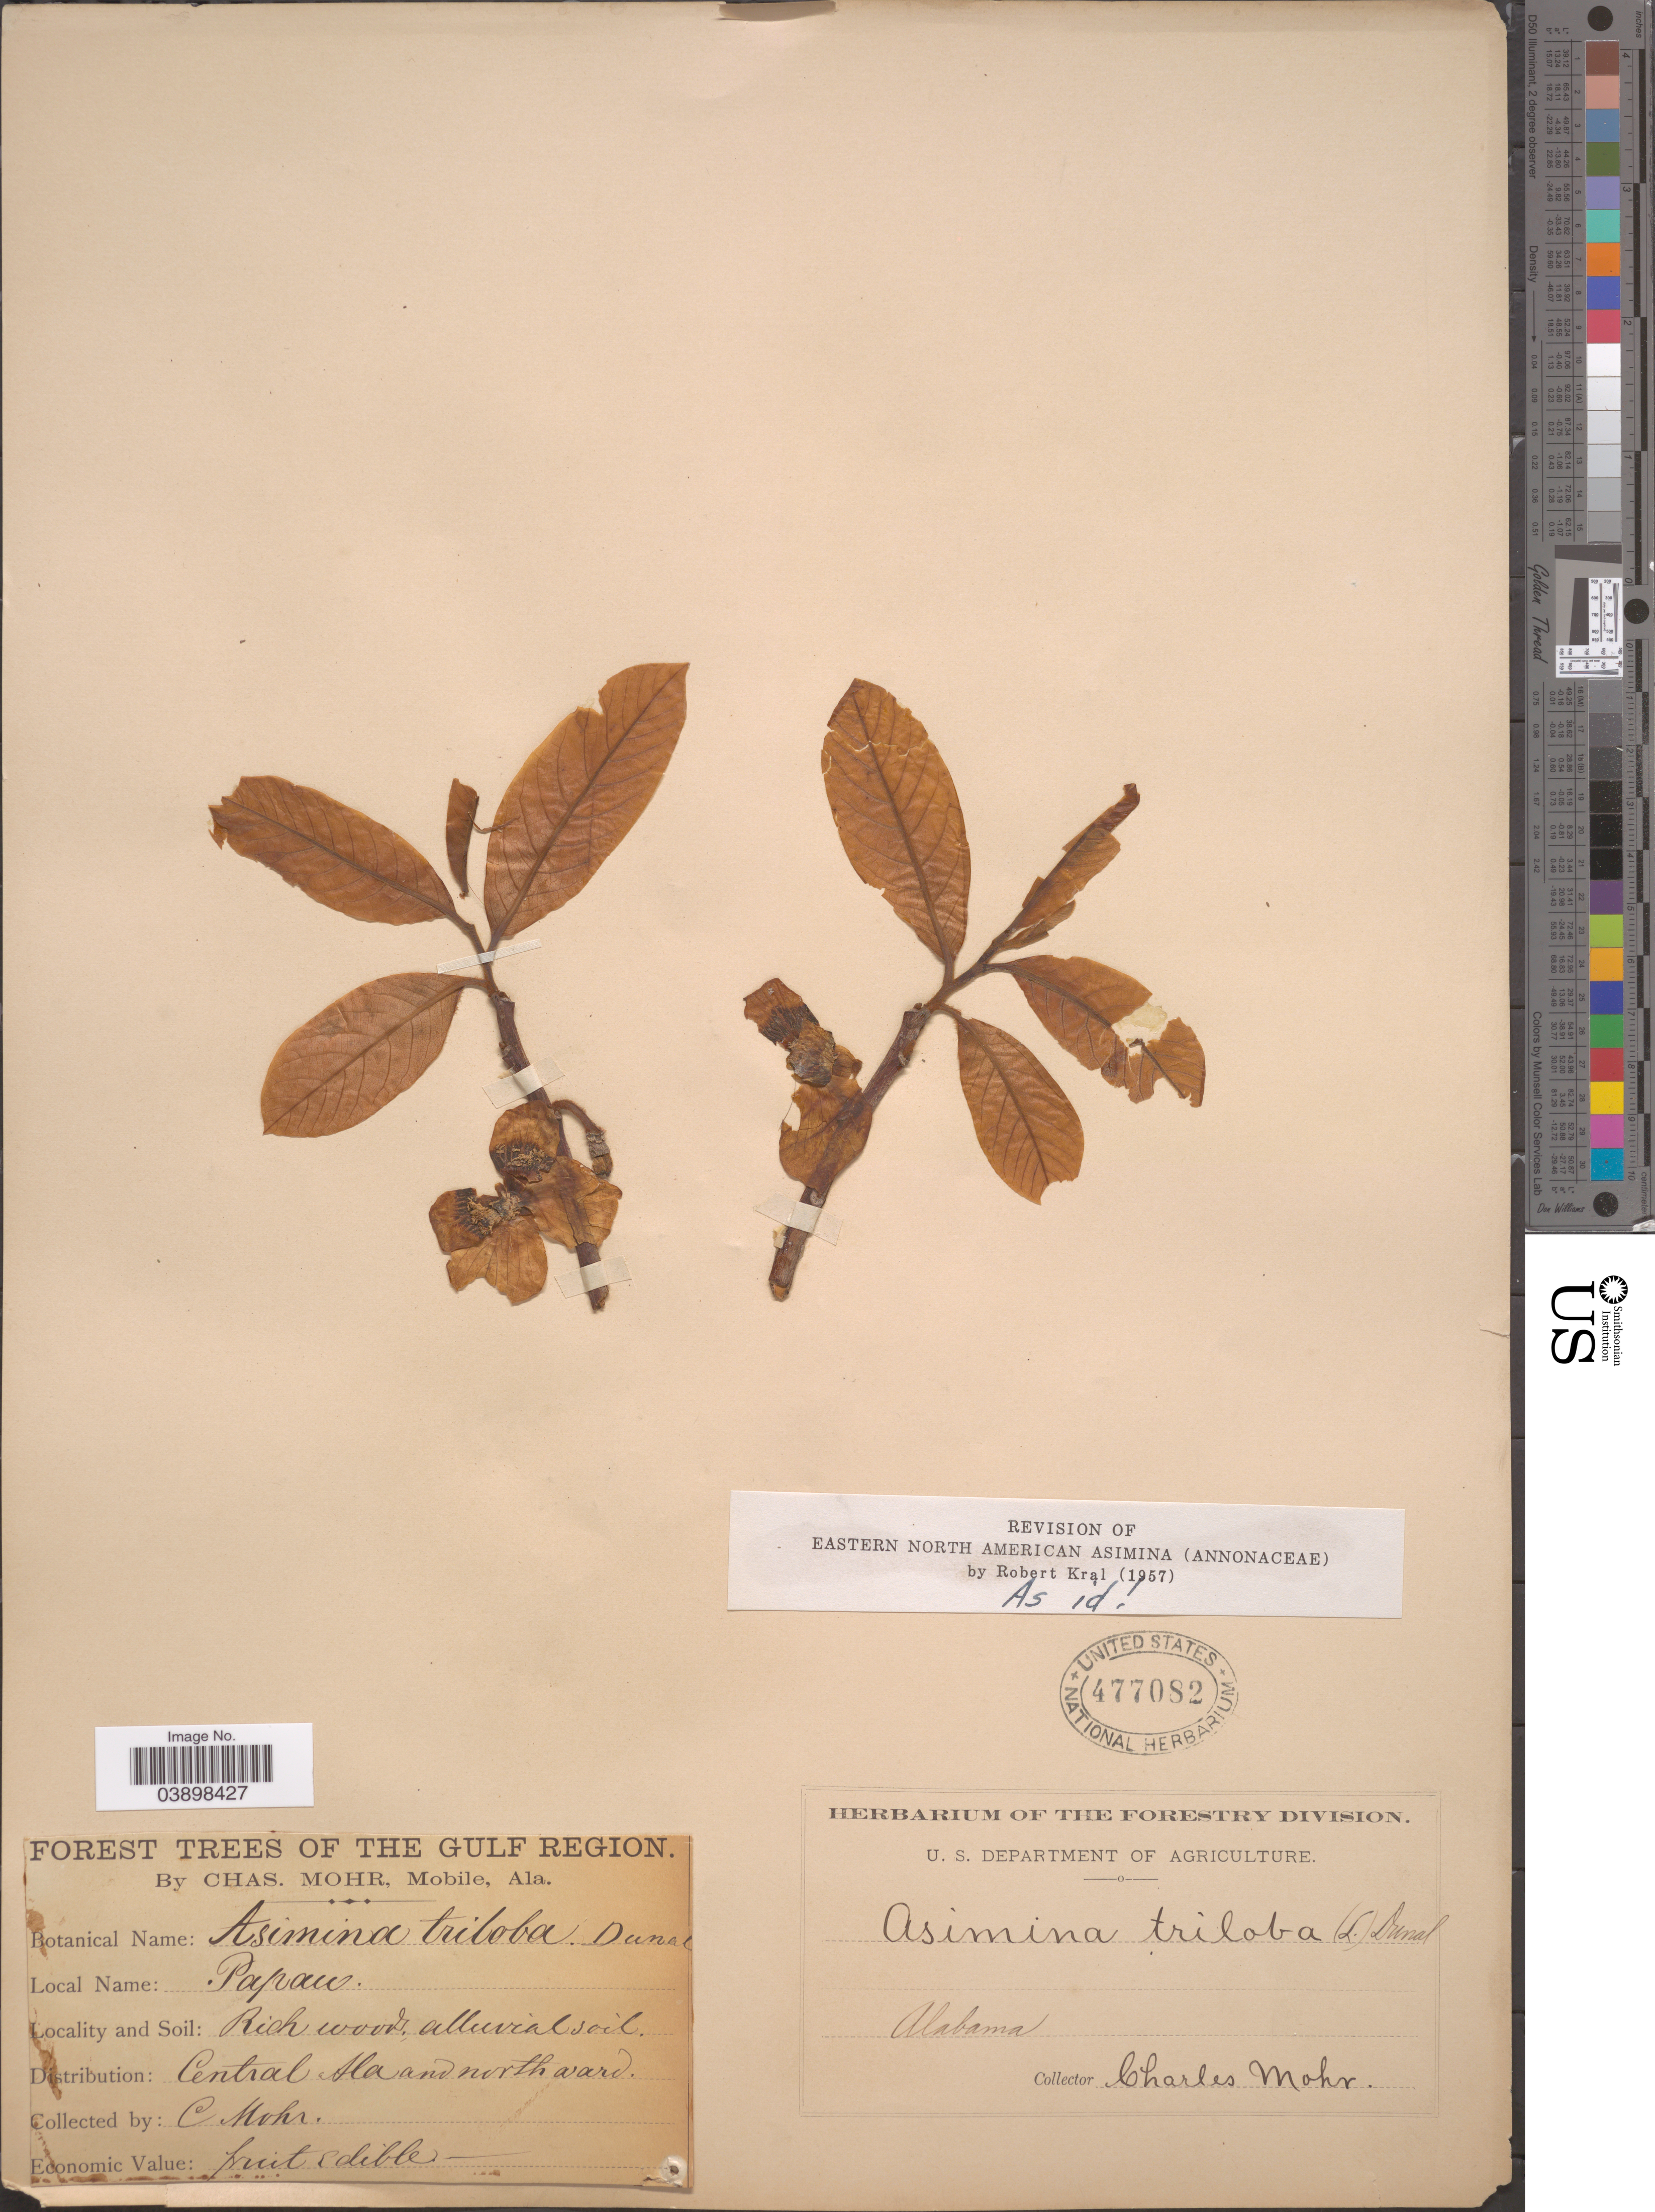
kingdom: Plantae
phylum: Tracheophyta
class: Magnoliopsida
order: Magnoliales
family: Annonaceae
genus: Asimina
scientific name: Asimina triloba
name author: (L.) Dunal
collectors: Mohr, C. T. (herbarium)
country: United States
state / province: Alabama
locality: The Gulf Region.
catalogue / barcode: US 477082